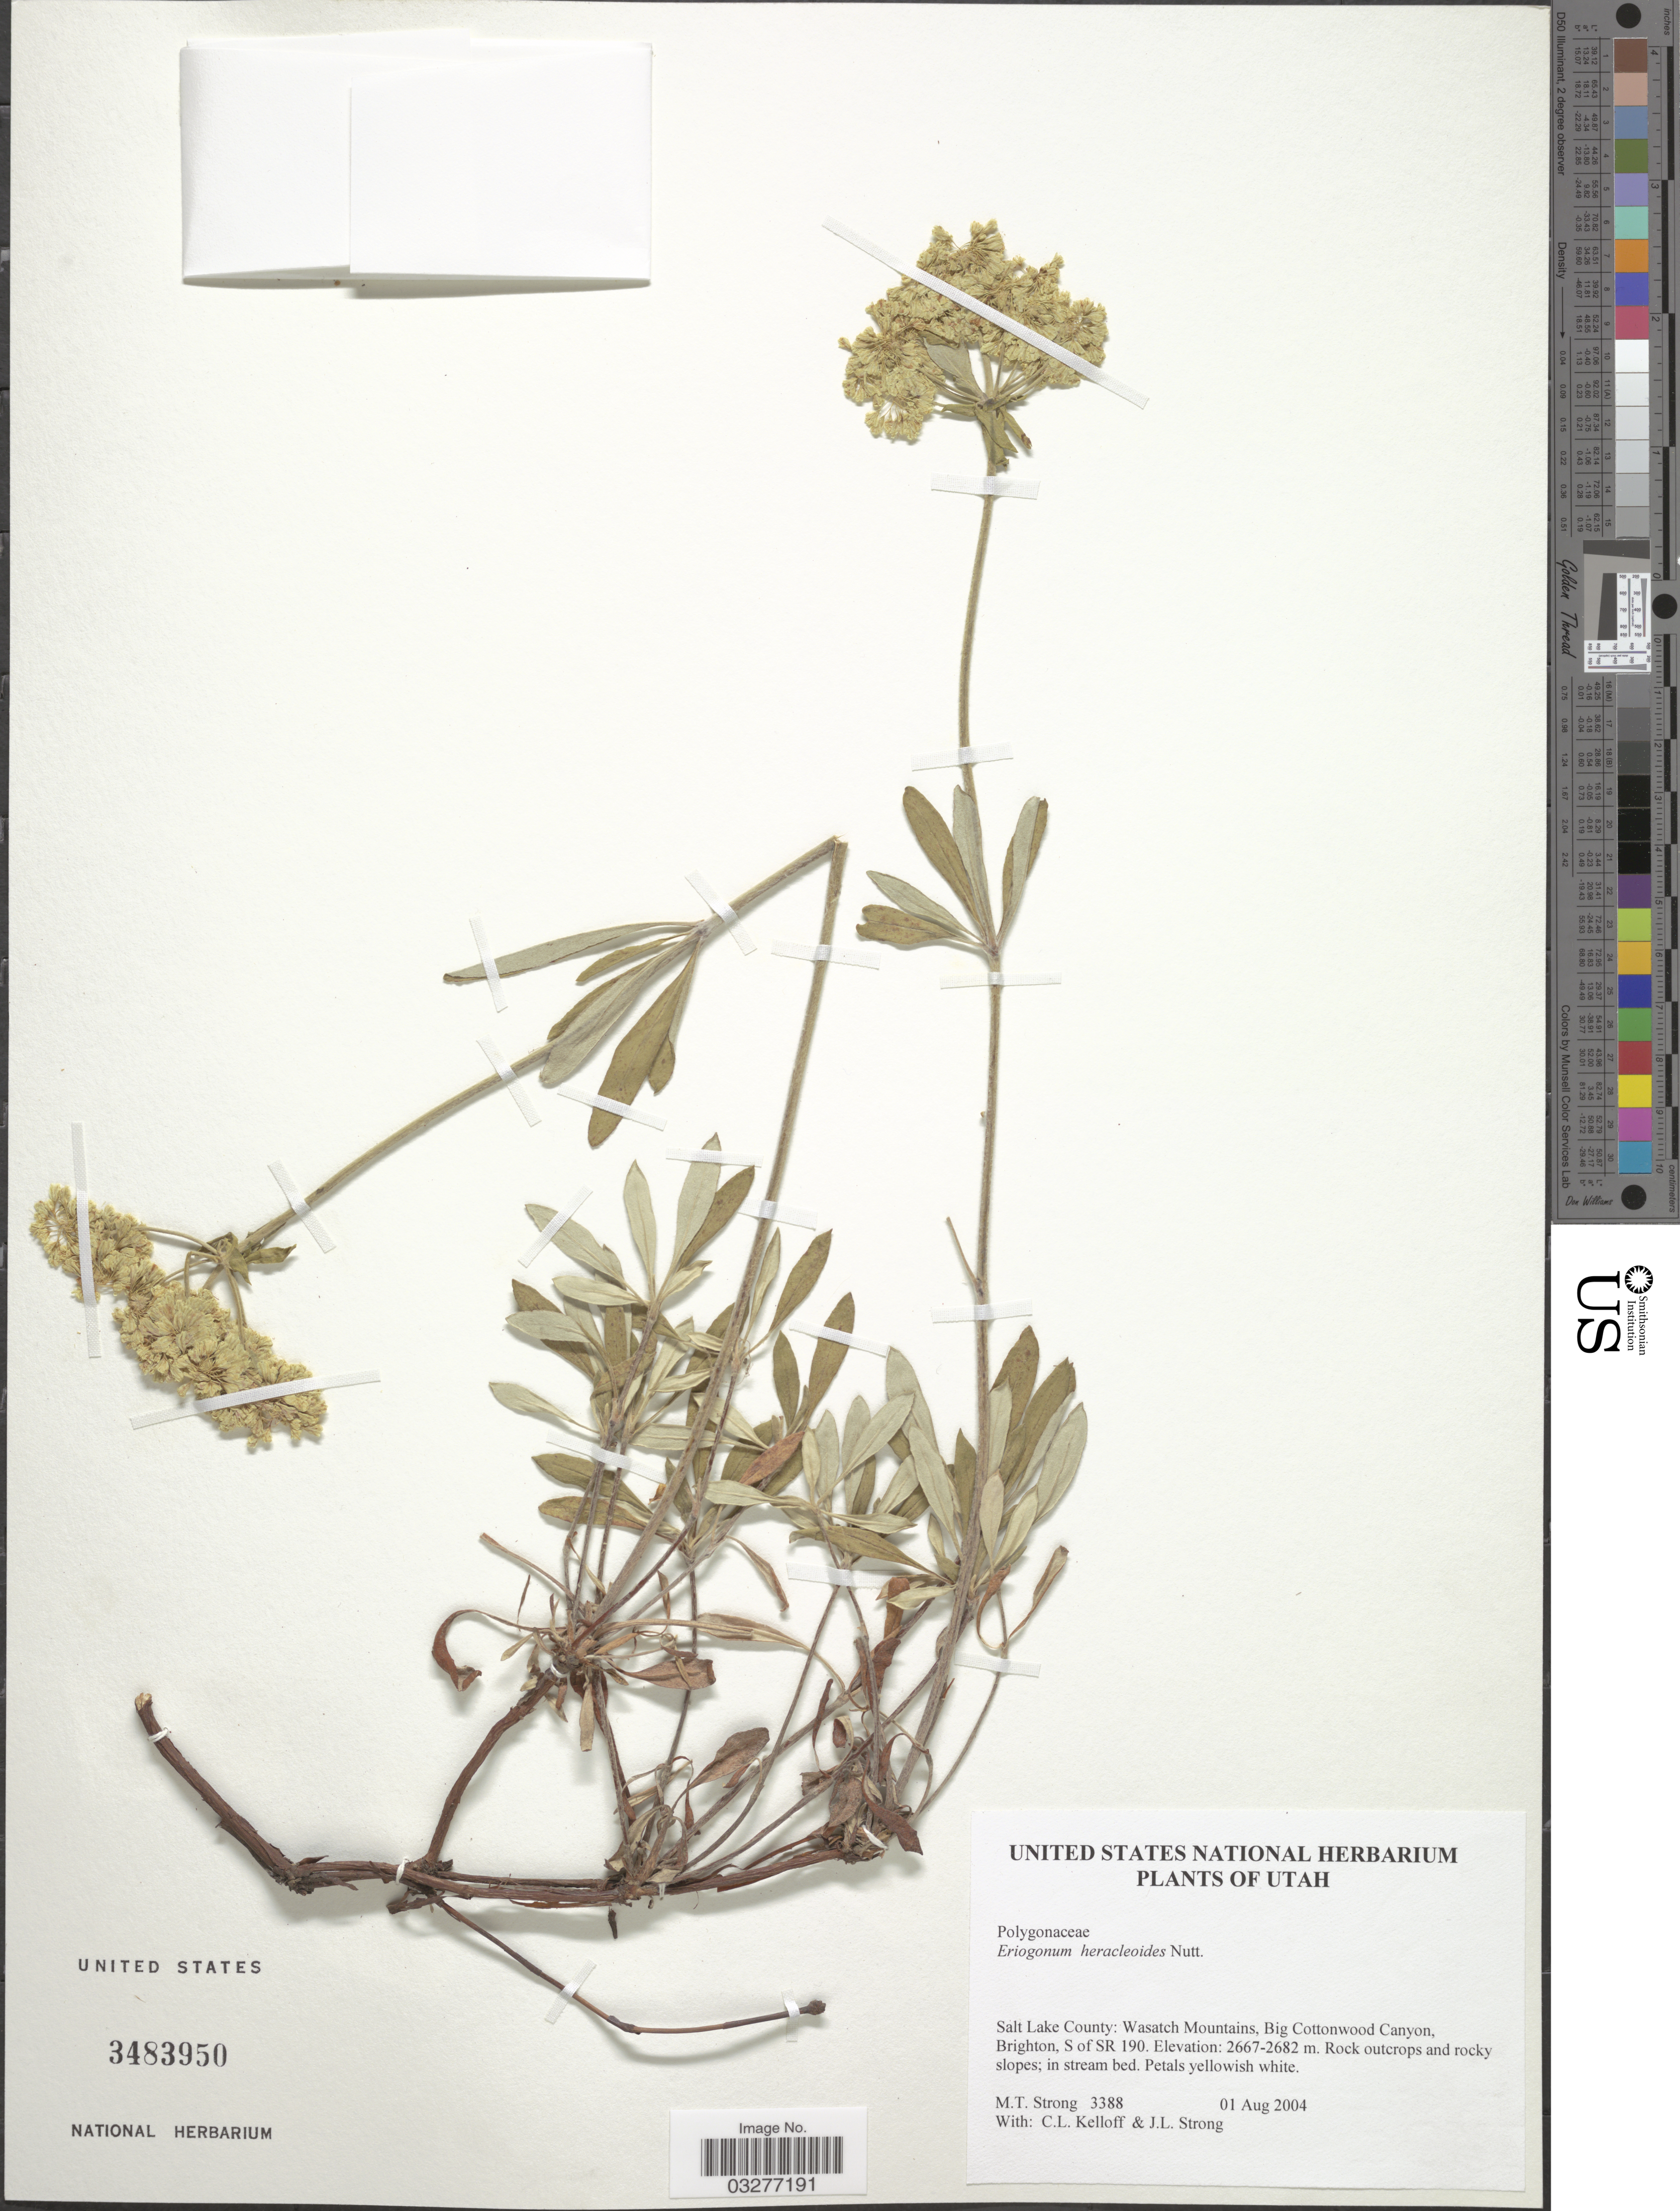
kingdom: Plantae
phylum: Tracheophyta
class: Magnoliopsida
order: Caryophyllales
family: Polygonaceae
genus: Eriogonum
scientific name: Eriogonum heracleoides var. heracleoides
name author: Nutt.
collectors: M. T. Strong, C. L. Kelloff & J. Strong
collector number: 3388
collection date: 2004-08-01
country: United States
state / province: Utah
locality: Salt Lake County: Wasatch Mountains, Big Cottonwood Canyon, Brighton, S of SR 190.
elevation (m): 2667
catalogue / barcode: US 3483950